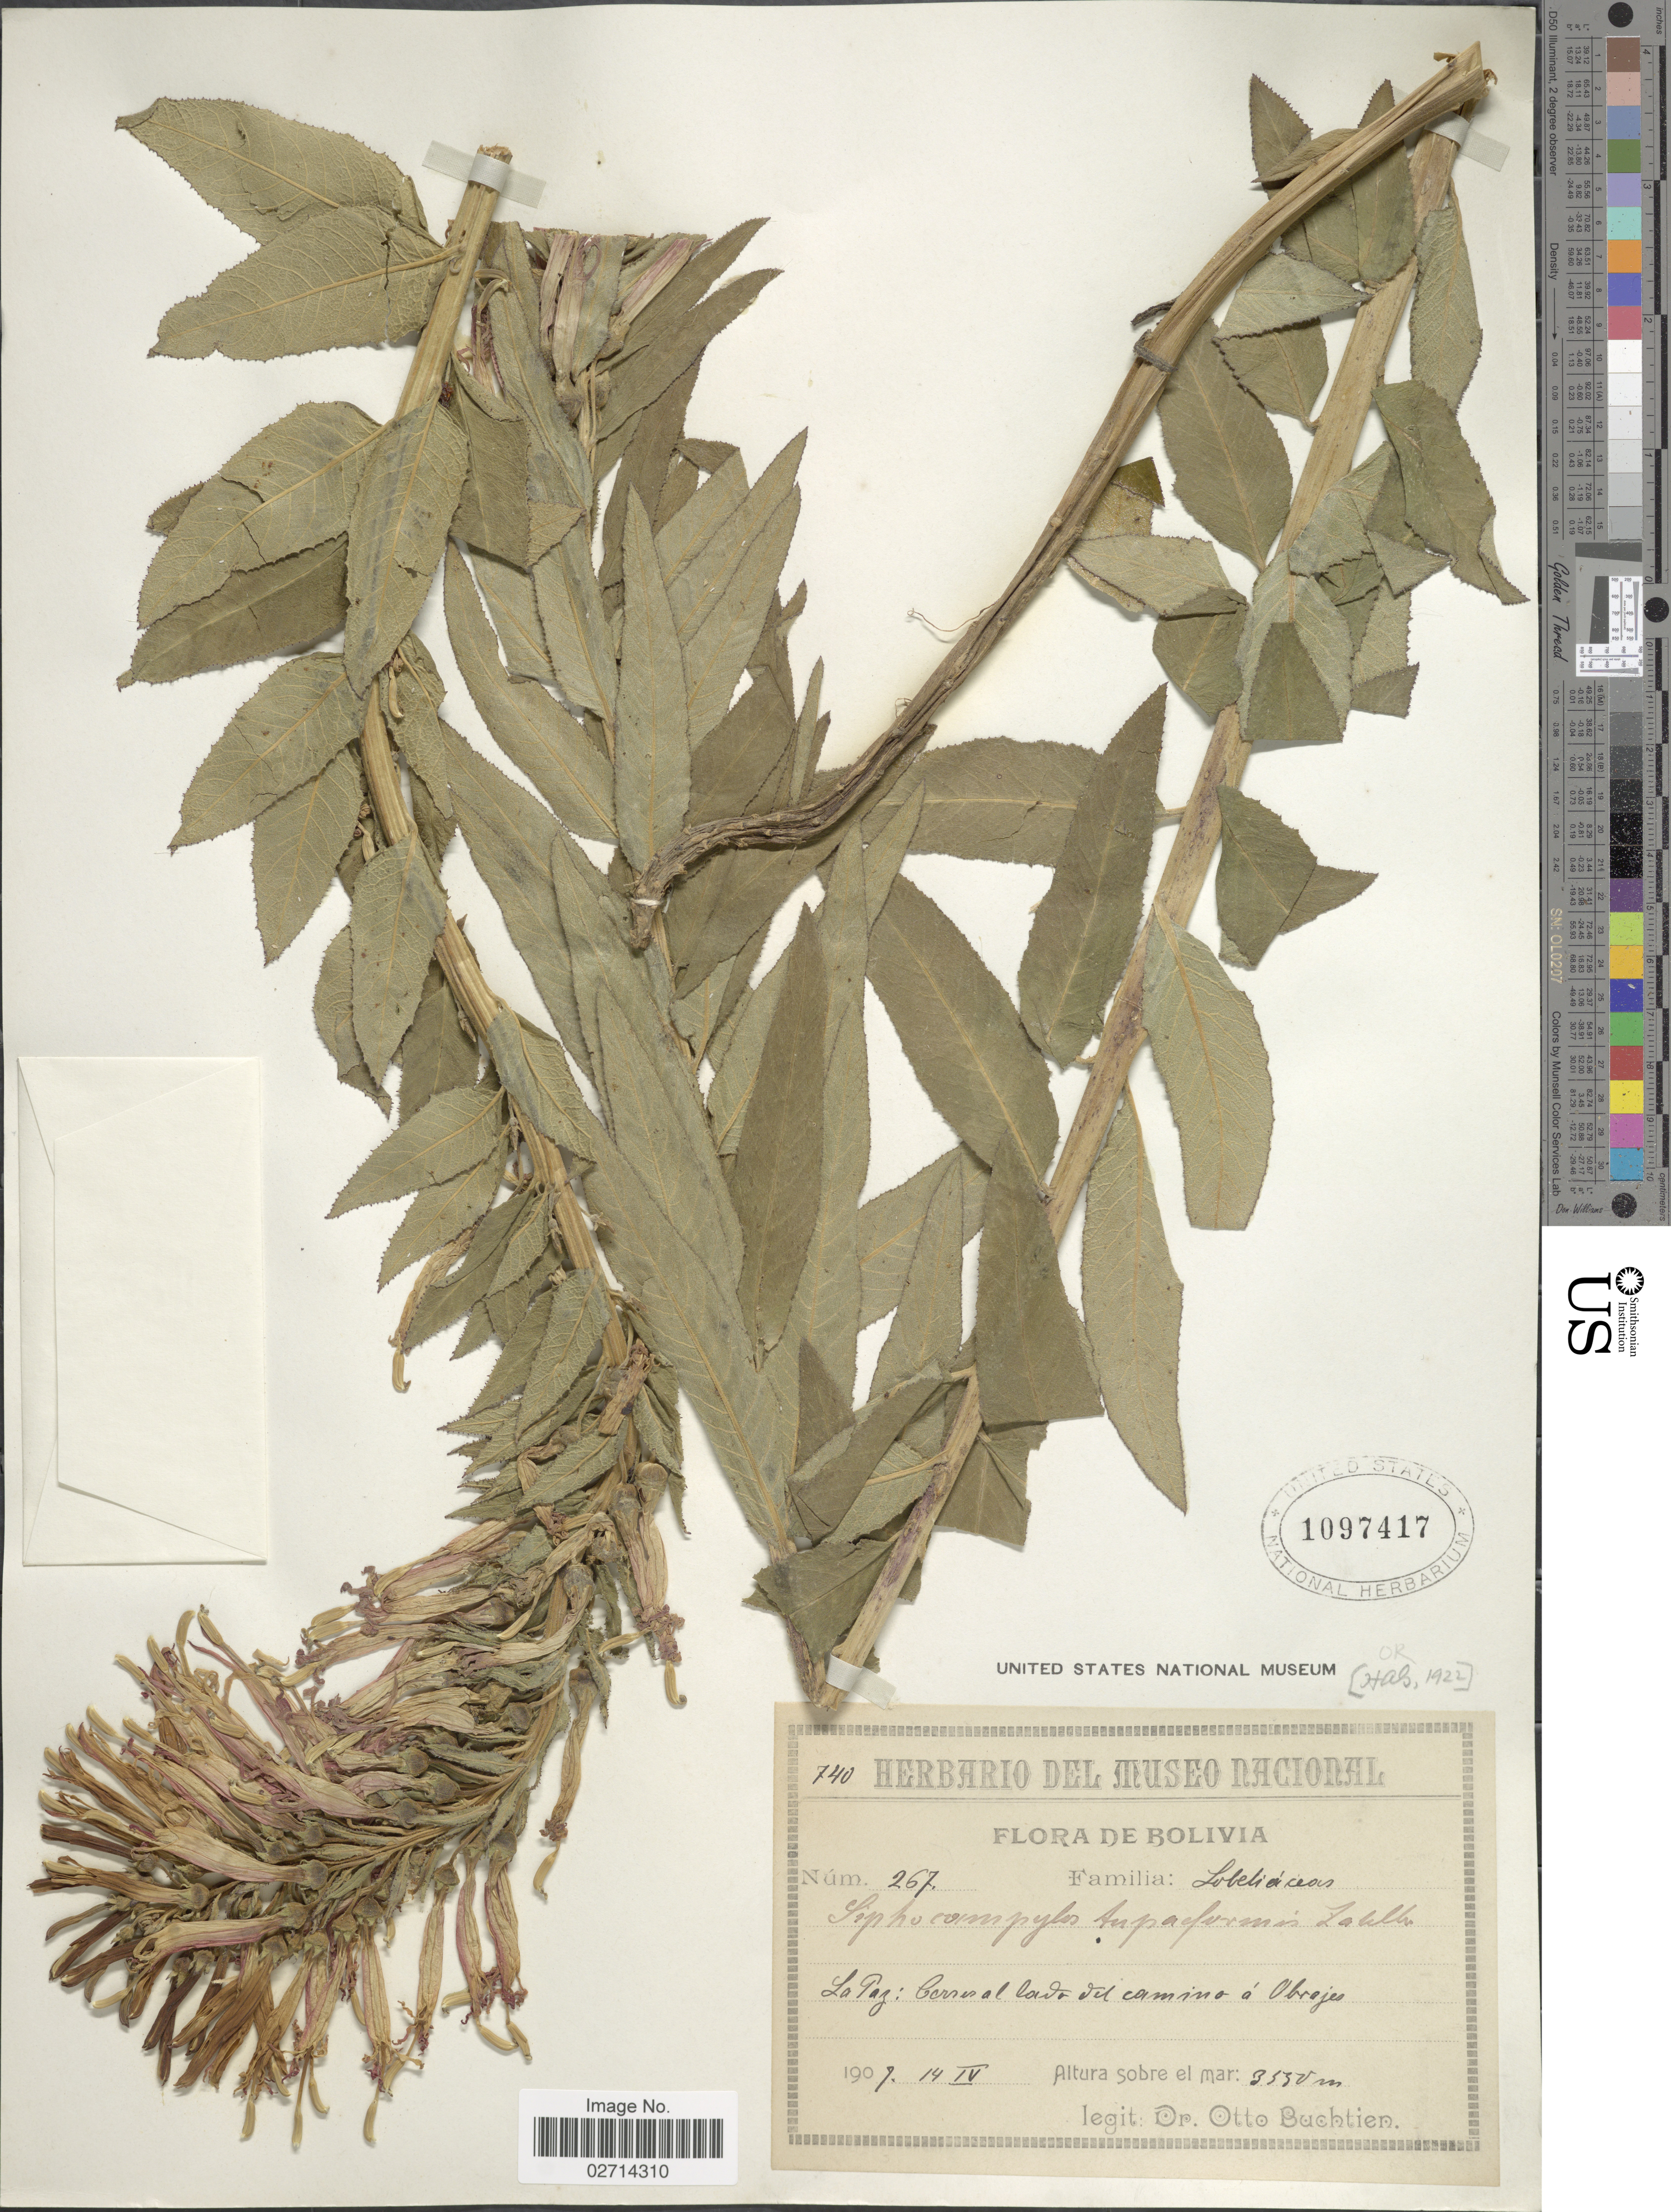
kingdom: Plantae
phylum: Tracheophyta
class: Magnoliopsida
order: Asterales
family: Campanulaceae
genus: Siphocampylus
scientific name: Siphocampylus tupaeformis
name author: Zahlbr.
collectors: O. Buchtien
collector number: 267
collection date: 1907-04-14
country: Bolivia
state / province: La Paz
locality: Cerres al lado del camino à Obrajes.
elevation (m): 3550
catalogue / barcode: US 1097417